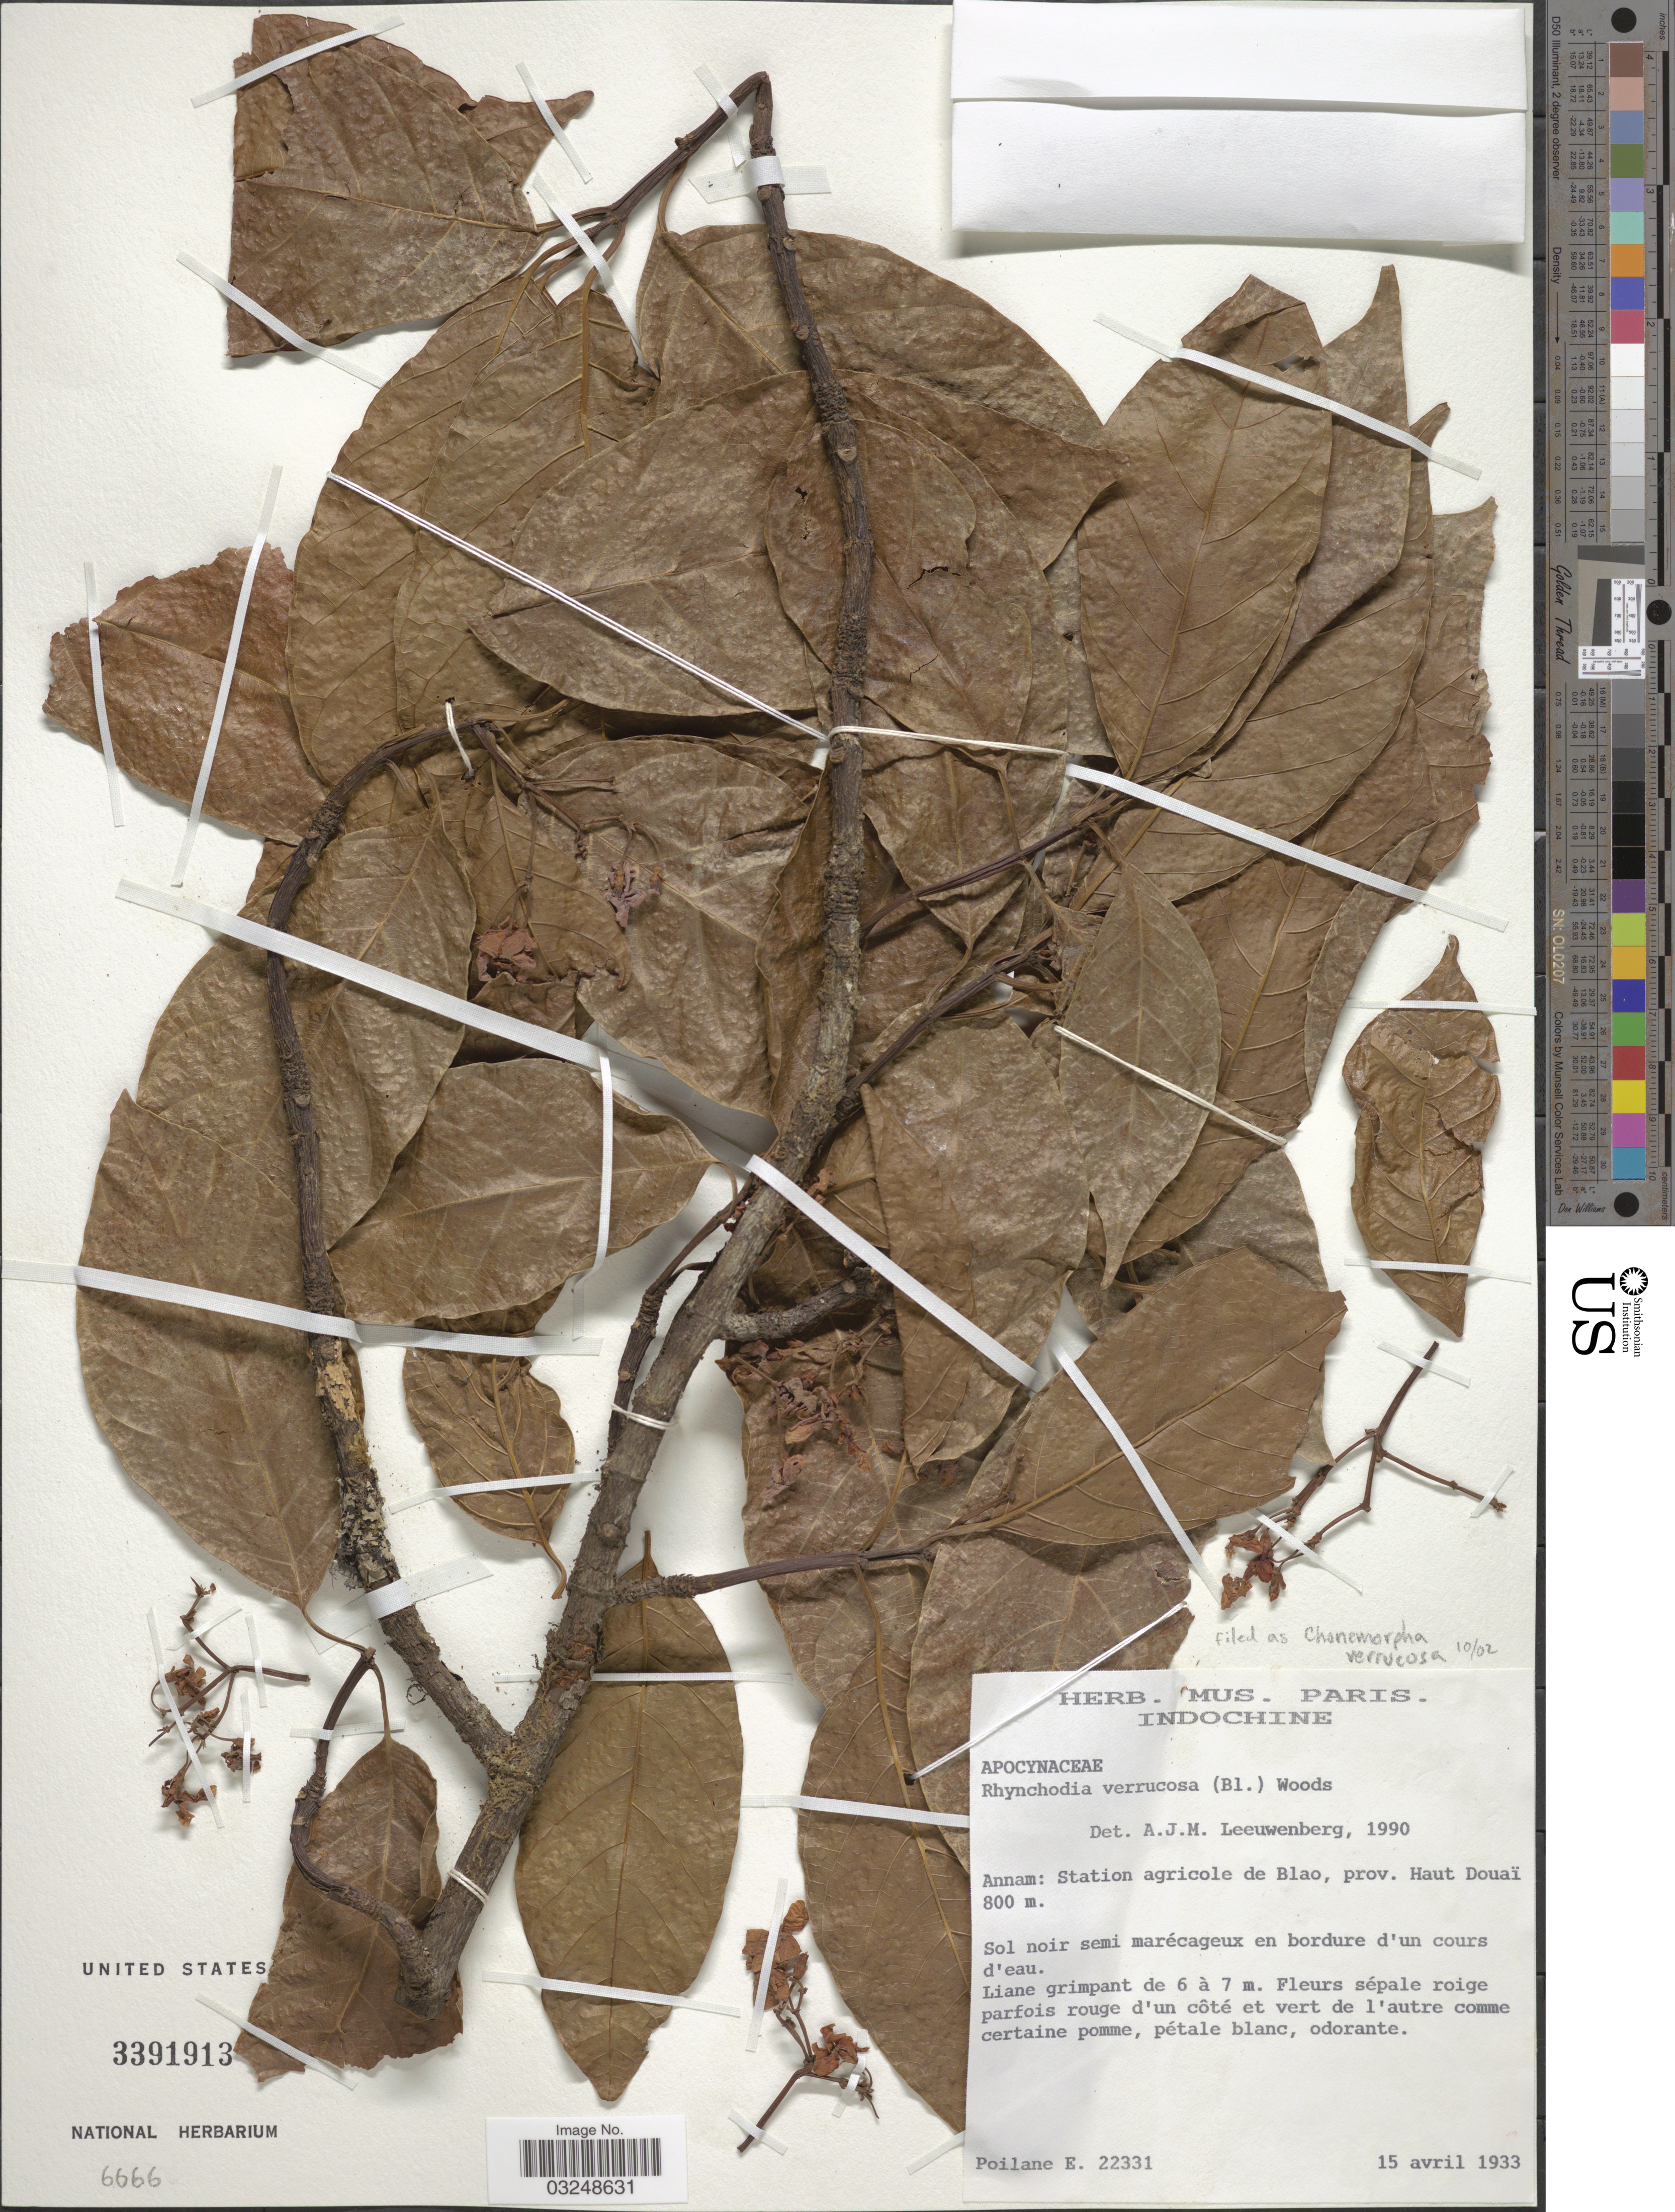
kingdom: Plantae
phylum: Tracheophyta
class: Magnoliopsida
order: Gentianales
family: Apocynaceae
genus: Chonemorpha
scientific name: Chonemorpha verrucosa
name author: (Blume) D.J. Middleton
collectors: E. Poilane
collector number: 22331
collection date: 1933-04-15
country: Vietnam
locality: Annam: Station agricole de Blao, prov. Haut Douaï.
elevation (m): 800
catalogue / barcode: US 3391913